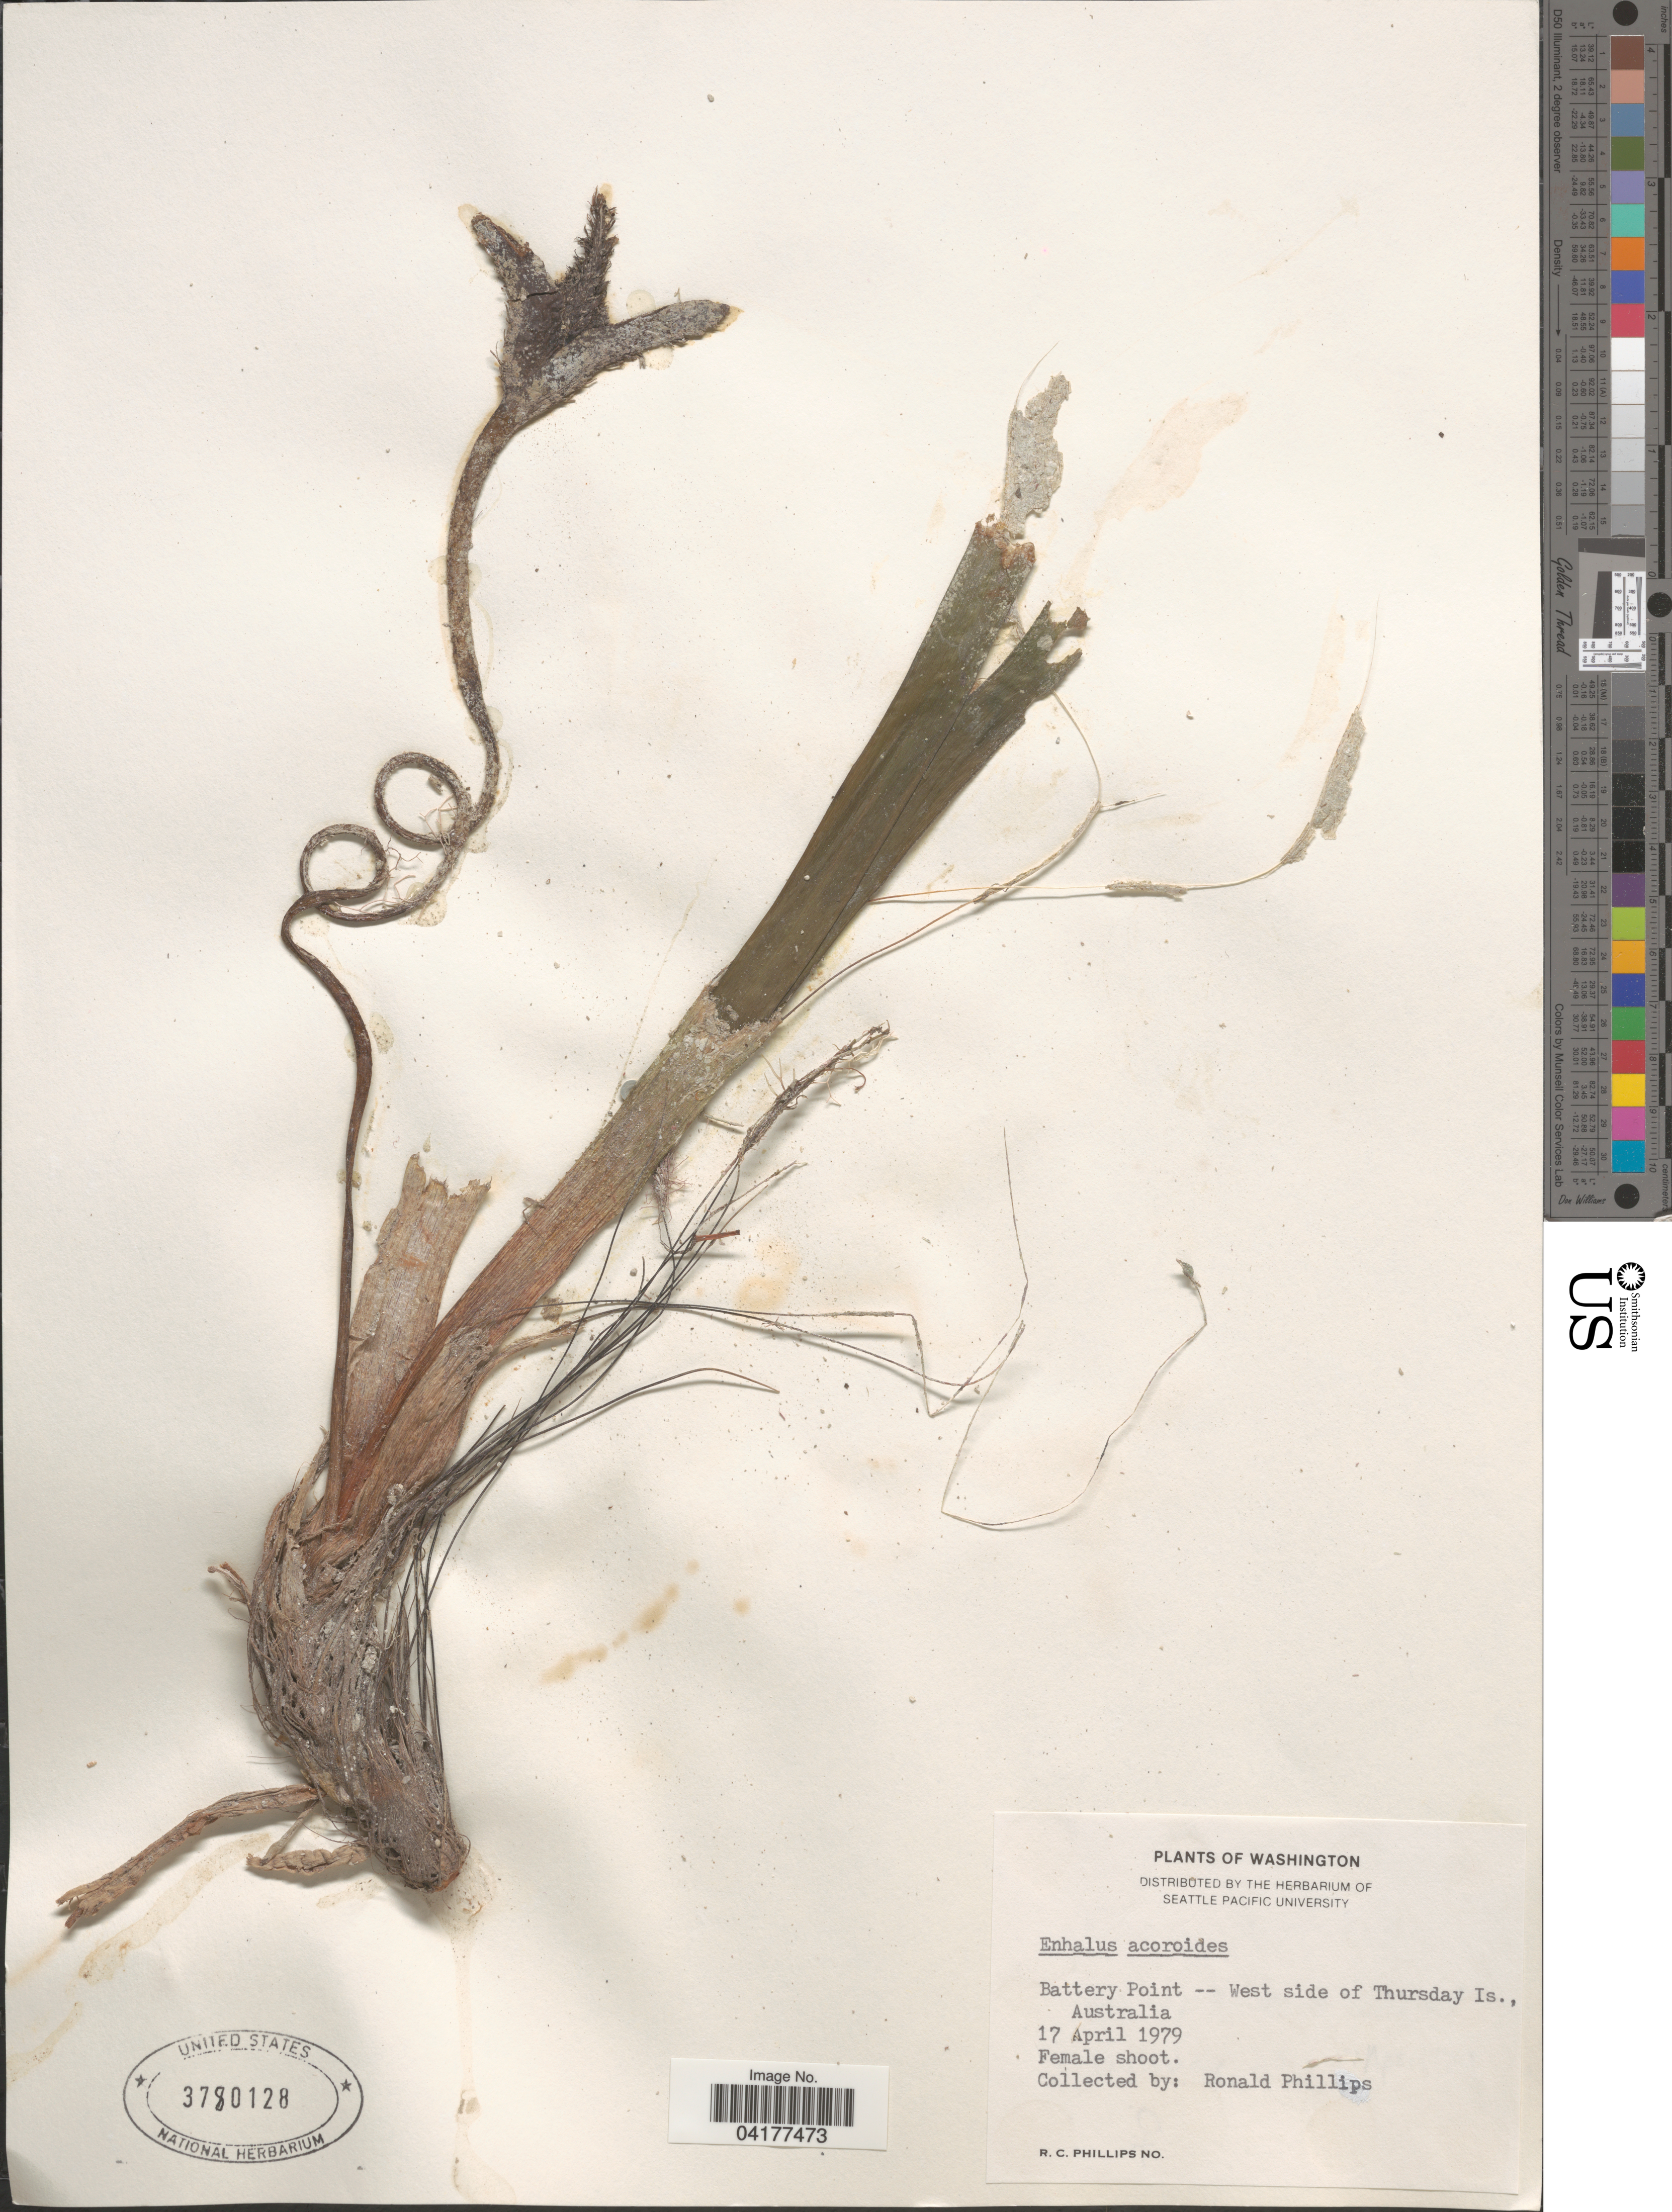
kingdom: Plantae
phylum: Tracheophyta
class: Liliopsida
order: Alismatales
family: Hydrocharitaceae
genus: Enhalus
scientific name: Enhalus acoroides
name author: (L. f.) Royle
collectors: R. C. Phillips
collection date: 1979-04-17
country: Australia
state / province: Queensland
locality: Battery Point -- West side of Thursday Is.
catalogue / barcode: US 1780128